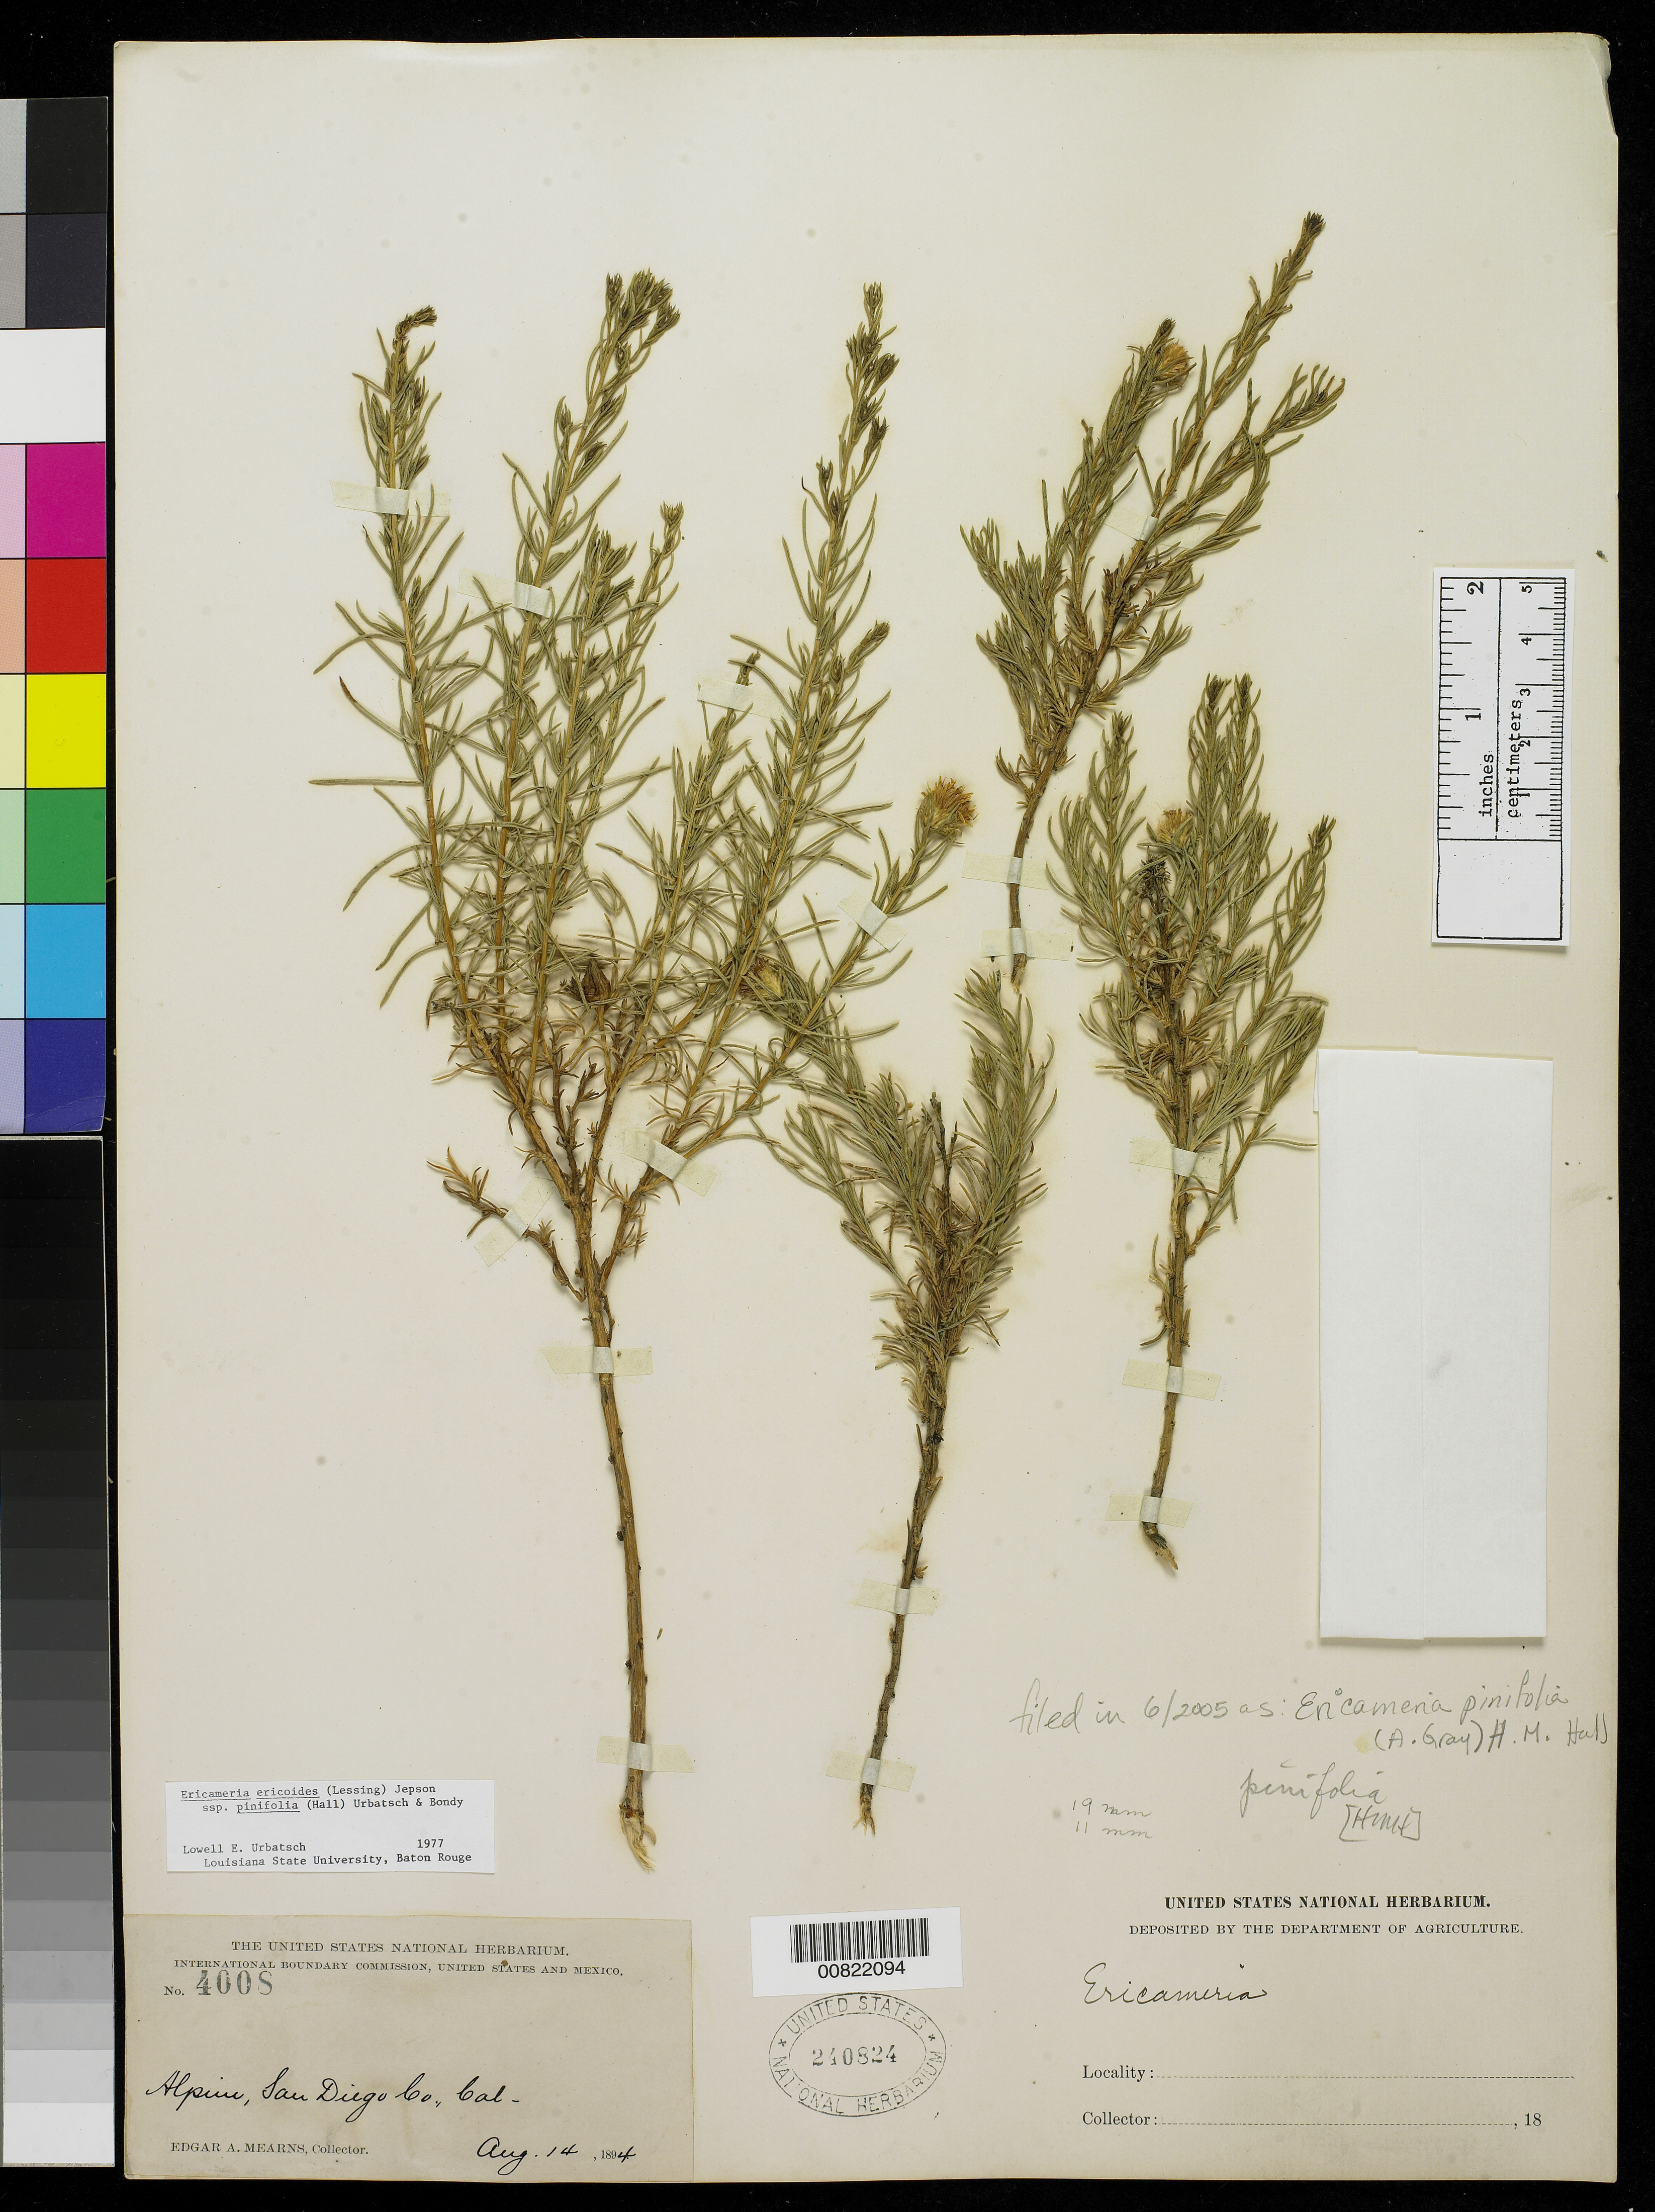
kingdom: Plantae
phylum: Tracheophyta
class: Magnoliopsida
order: Asterales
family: Asteraceae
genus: Ericameria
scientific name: Ericameria pinifolia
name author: (A. Gray) Hall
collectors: E. A. Mearns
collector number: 4008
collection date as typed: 14 Aug 1894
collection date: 1894-08-14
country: United States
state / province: California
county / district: San Diego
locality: Alpine, San Diego County, California.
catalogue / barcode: US 240824